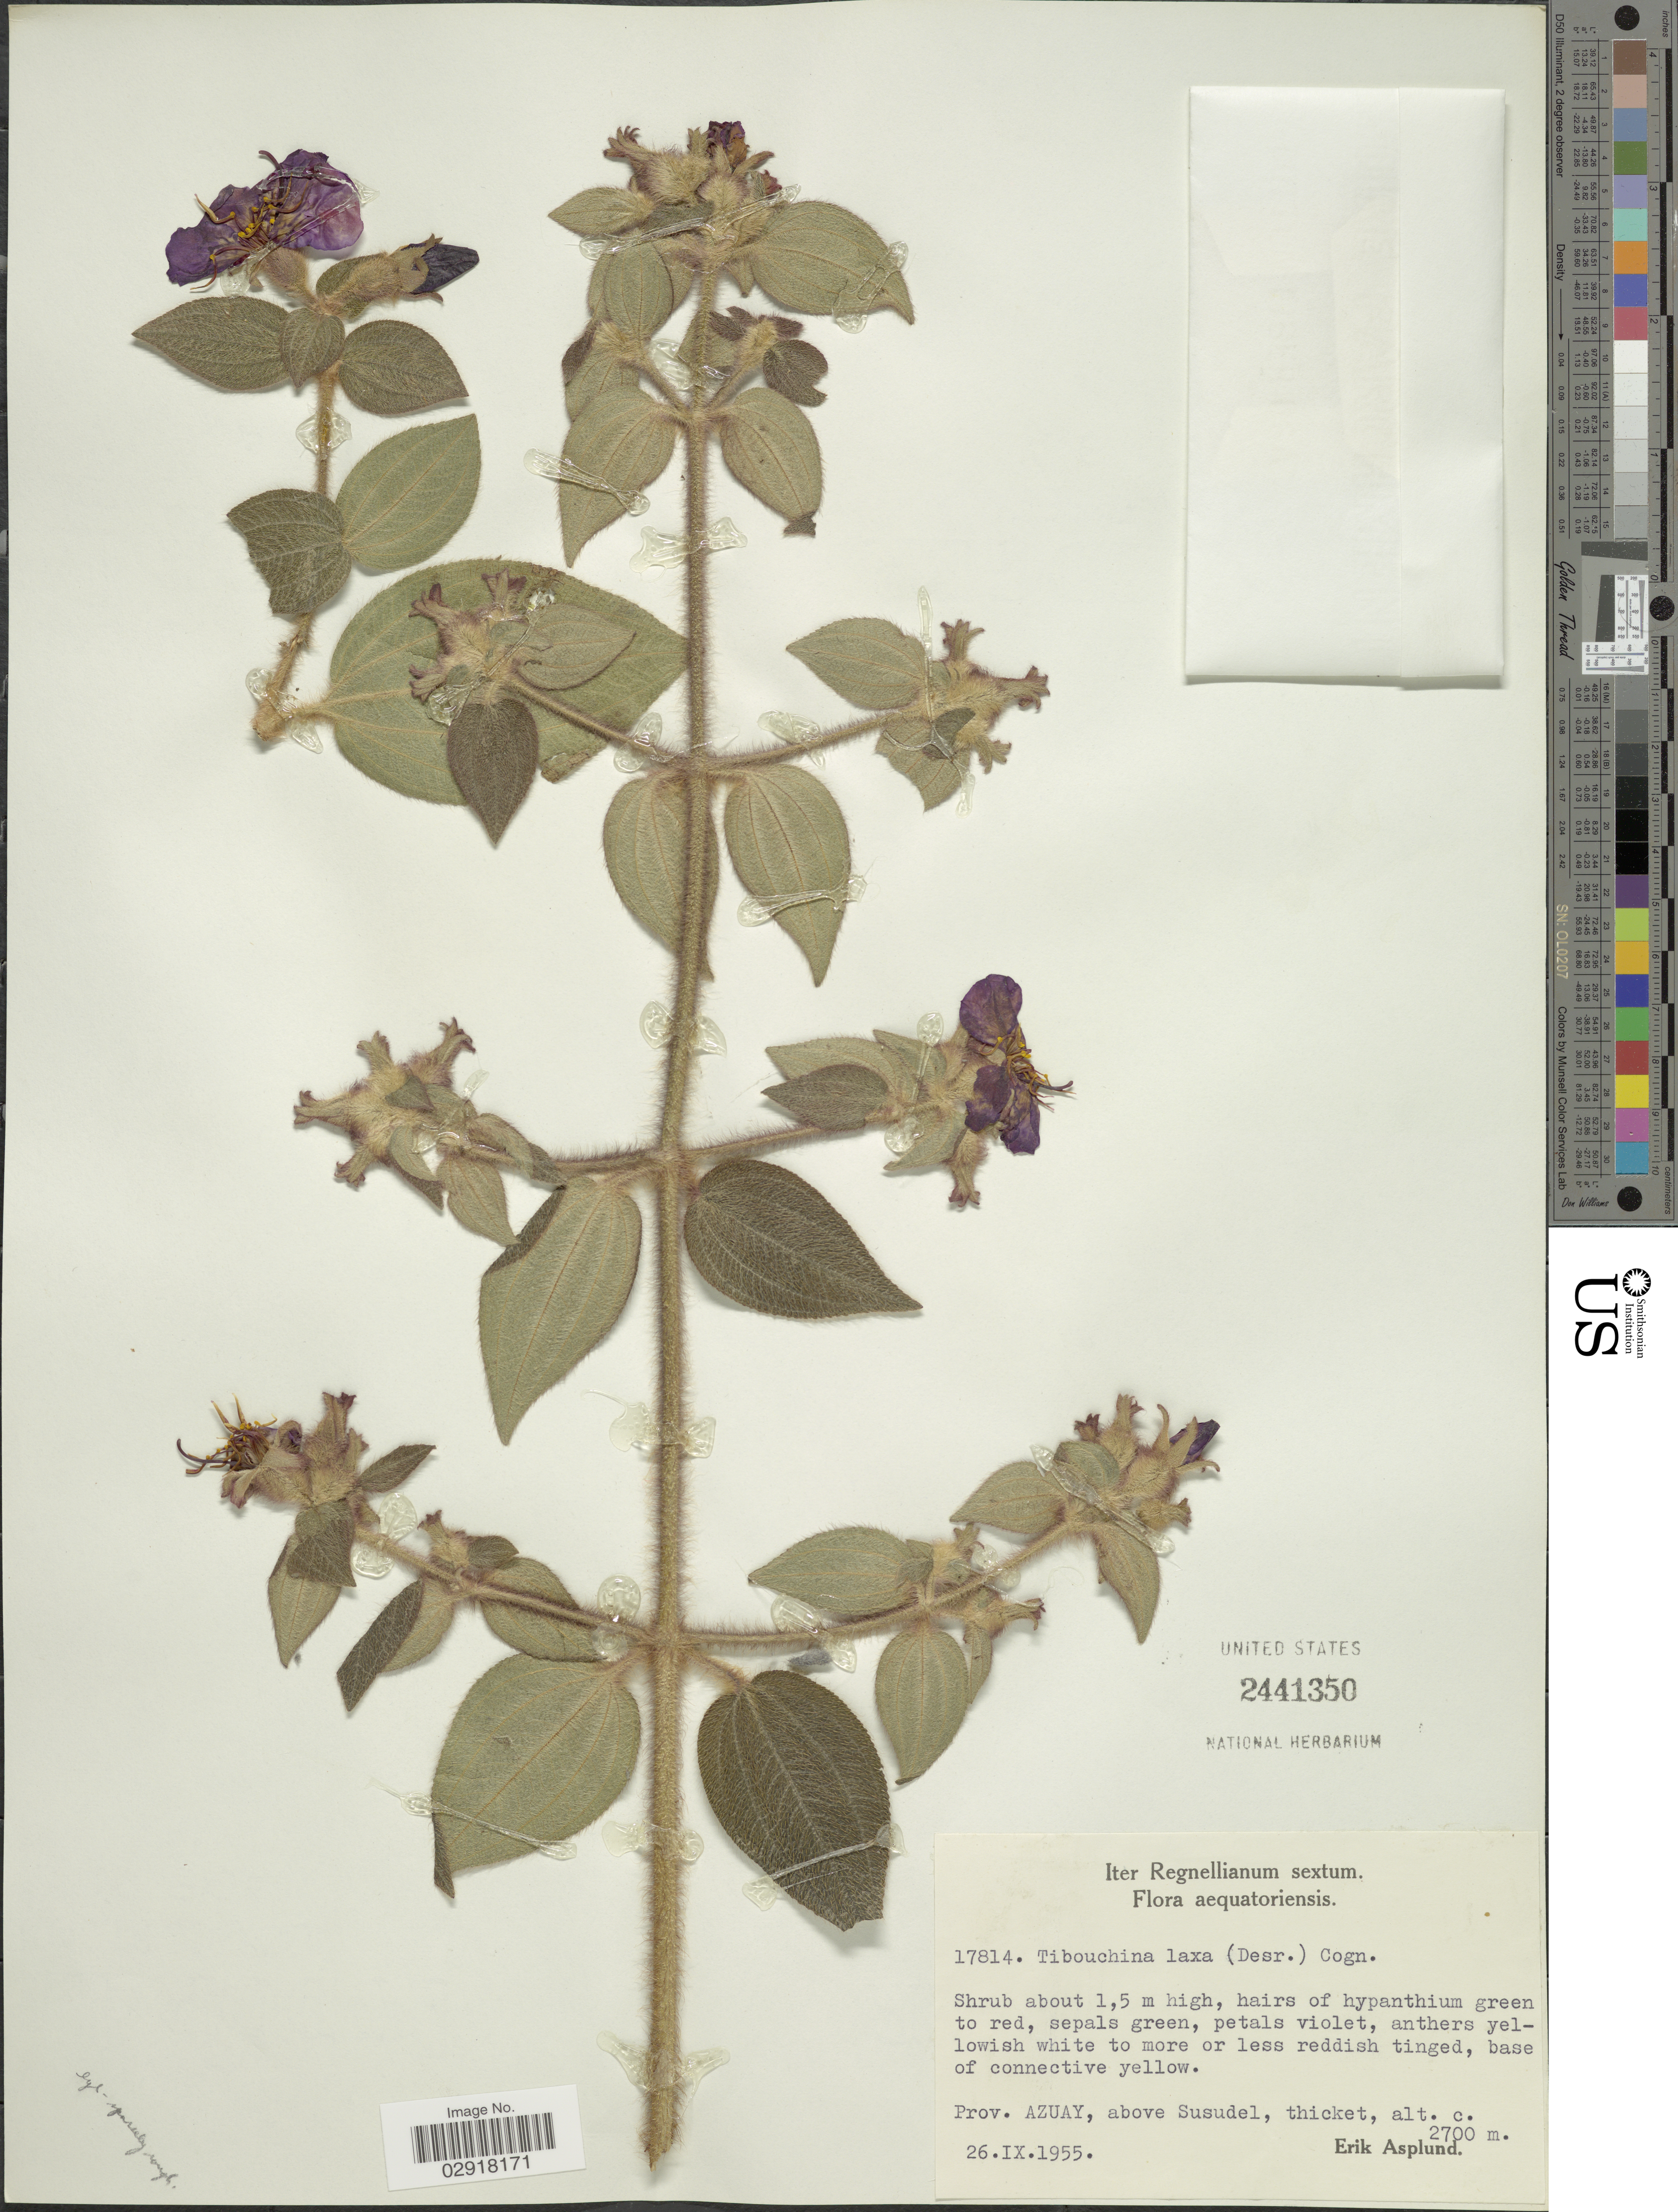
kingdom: Plantae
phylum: Tracheophyta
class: Magnoliopsida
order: Myrtales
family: Melastomataceae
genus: Chaetogastra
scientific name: Chaetogastra laxa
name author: (Desr.) P.J.F. Guim. & Michelang.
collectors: E. Asplund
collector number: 17814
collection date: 1955-09-26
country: Ecuador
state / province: Azuay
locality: Above Susudel.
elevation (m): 2700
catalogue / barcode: US 2441350